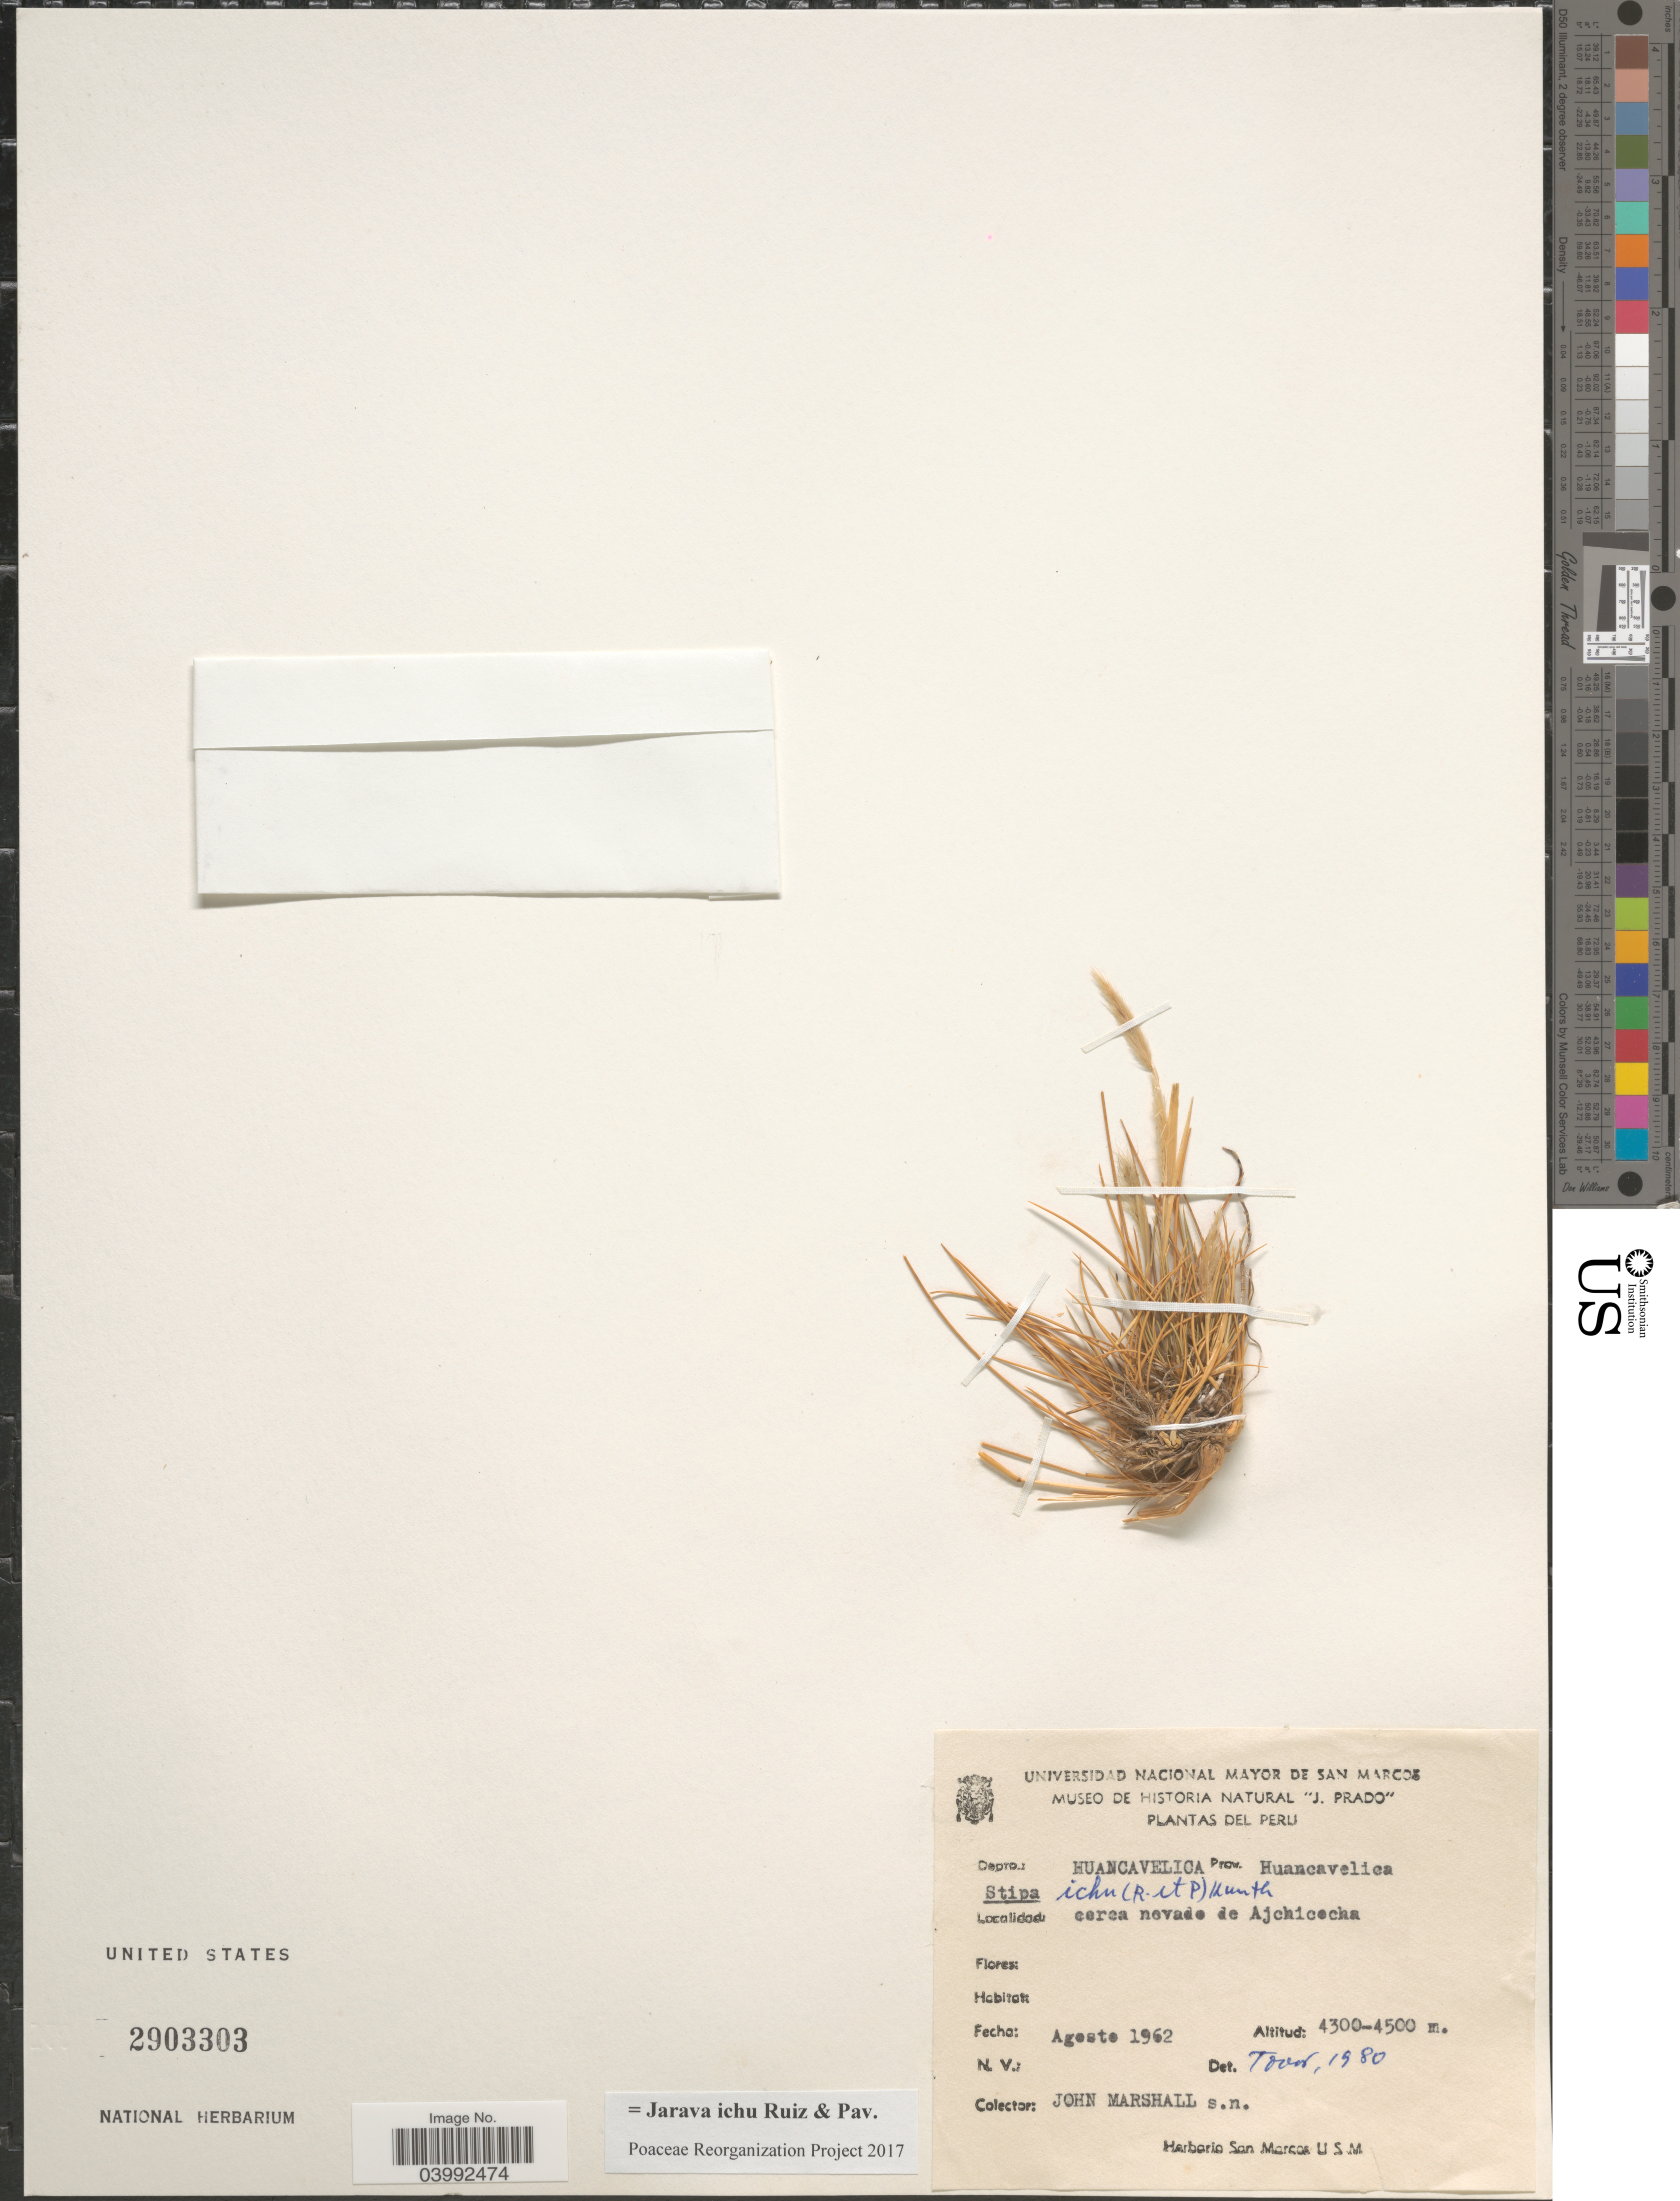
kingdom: Plantae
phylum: Tracheophyta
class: Liliopsida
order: Poales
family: Poaceae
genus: Jarava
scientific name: Jarava ichu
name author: Ruiz & Pav.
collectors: J. Marshall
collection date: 1962-08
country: Peru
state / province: Huancavelica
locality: Depto.: Huancavelica. Prov. Huancavelica. Cerca nevado de Ajchicocha.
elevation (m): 4300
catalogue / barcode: US 2903303